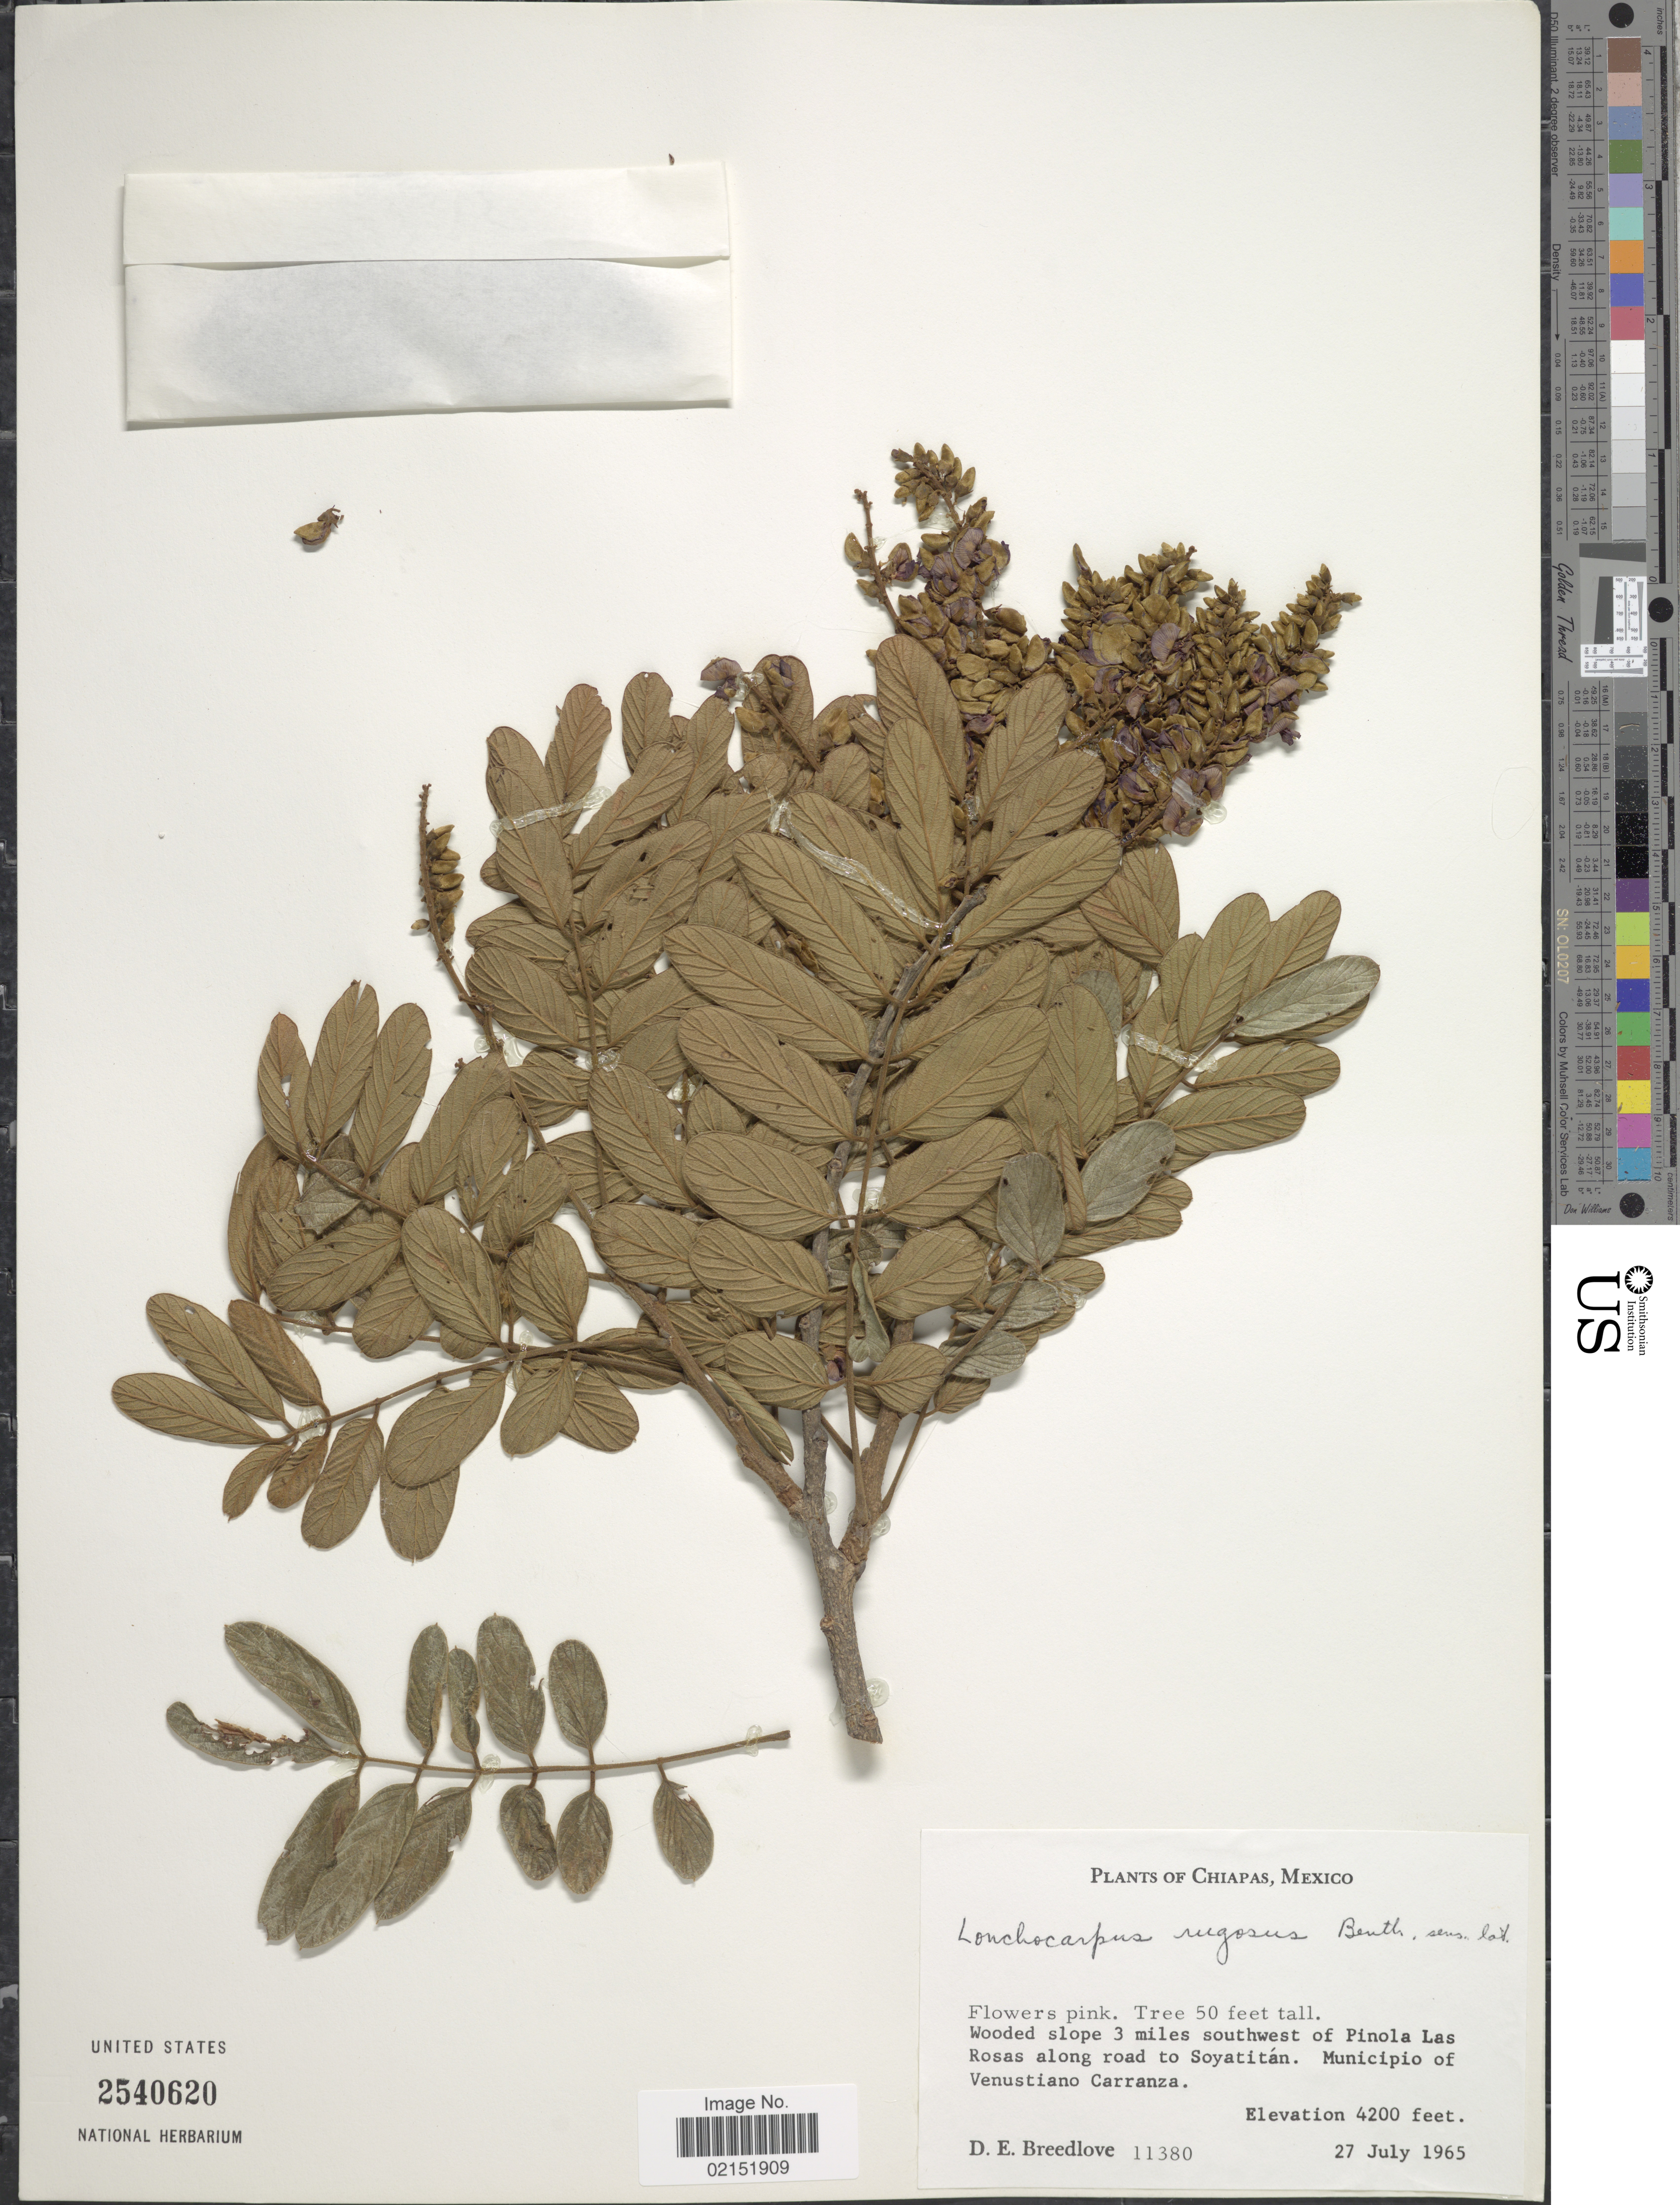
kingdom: Plantae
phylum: Tracheophyta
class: Magnoliopsida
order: Fabales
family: Fabaceae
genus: Lonchocarpus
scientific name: Lonchocarpus rugosus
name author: Benth.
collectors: D. E. Breedlove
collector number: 11380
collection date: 1965-07-27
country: Mexico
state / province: Chiapas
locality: Wooded slope 3 miles southwest of Pinola Las Rosas along road to Soyatitan. Municipio of Venustiano Carranza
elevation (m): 1280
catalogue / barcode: US 2540620